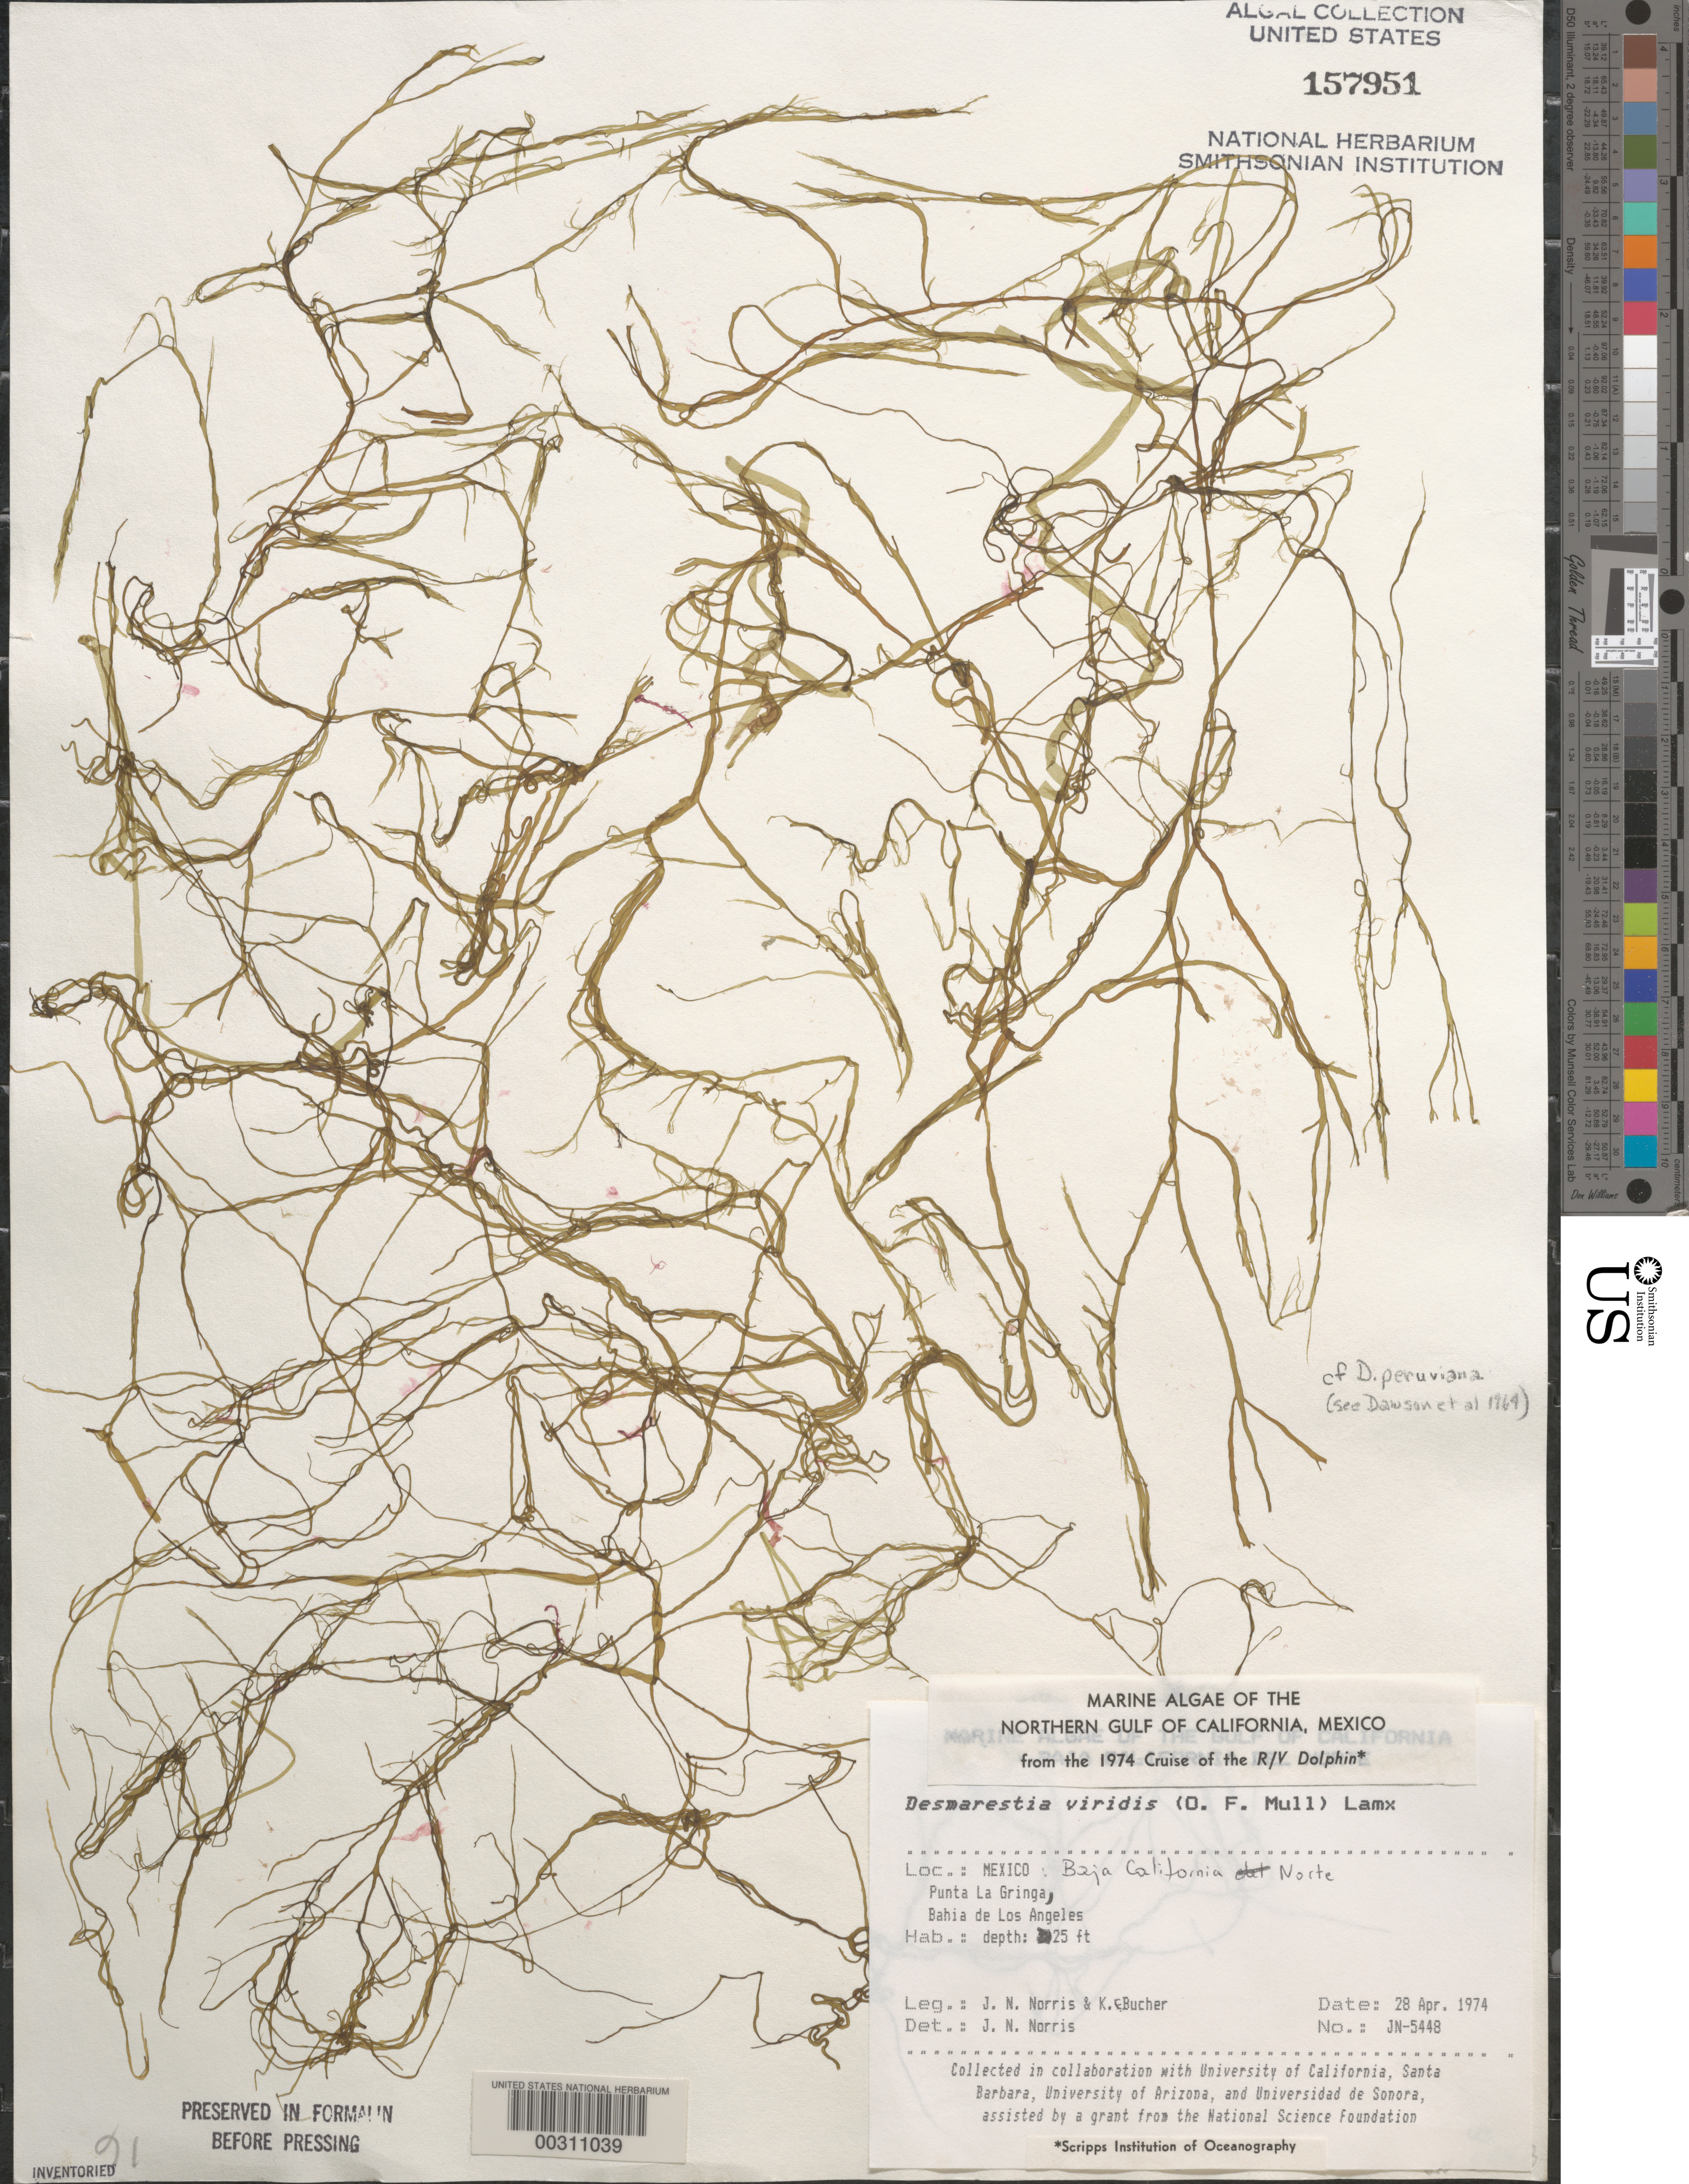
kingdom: Chromista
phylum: Ochrophyta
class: Phaeophyceae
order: Desmarestiales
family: Desmarestiaceae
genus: Desmarestia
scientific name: Desmarestia viridis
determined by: Norris, James N.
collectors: J. N. Norris & K. E. Bucher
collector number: JN-5448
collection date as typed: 28 Apr 1974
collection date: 1974-04-28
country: Mexico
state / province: Baja California Norte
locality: Punta La Gringa, Bahia de los Angeles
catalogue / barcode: US 157951